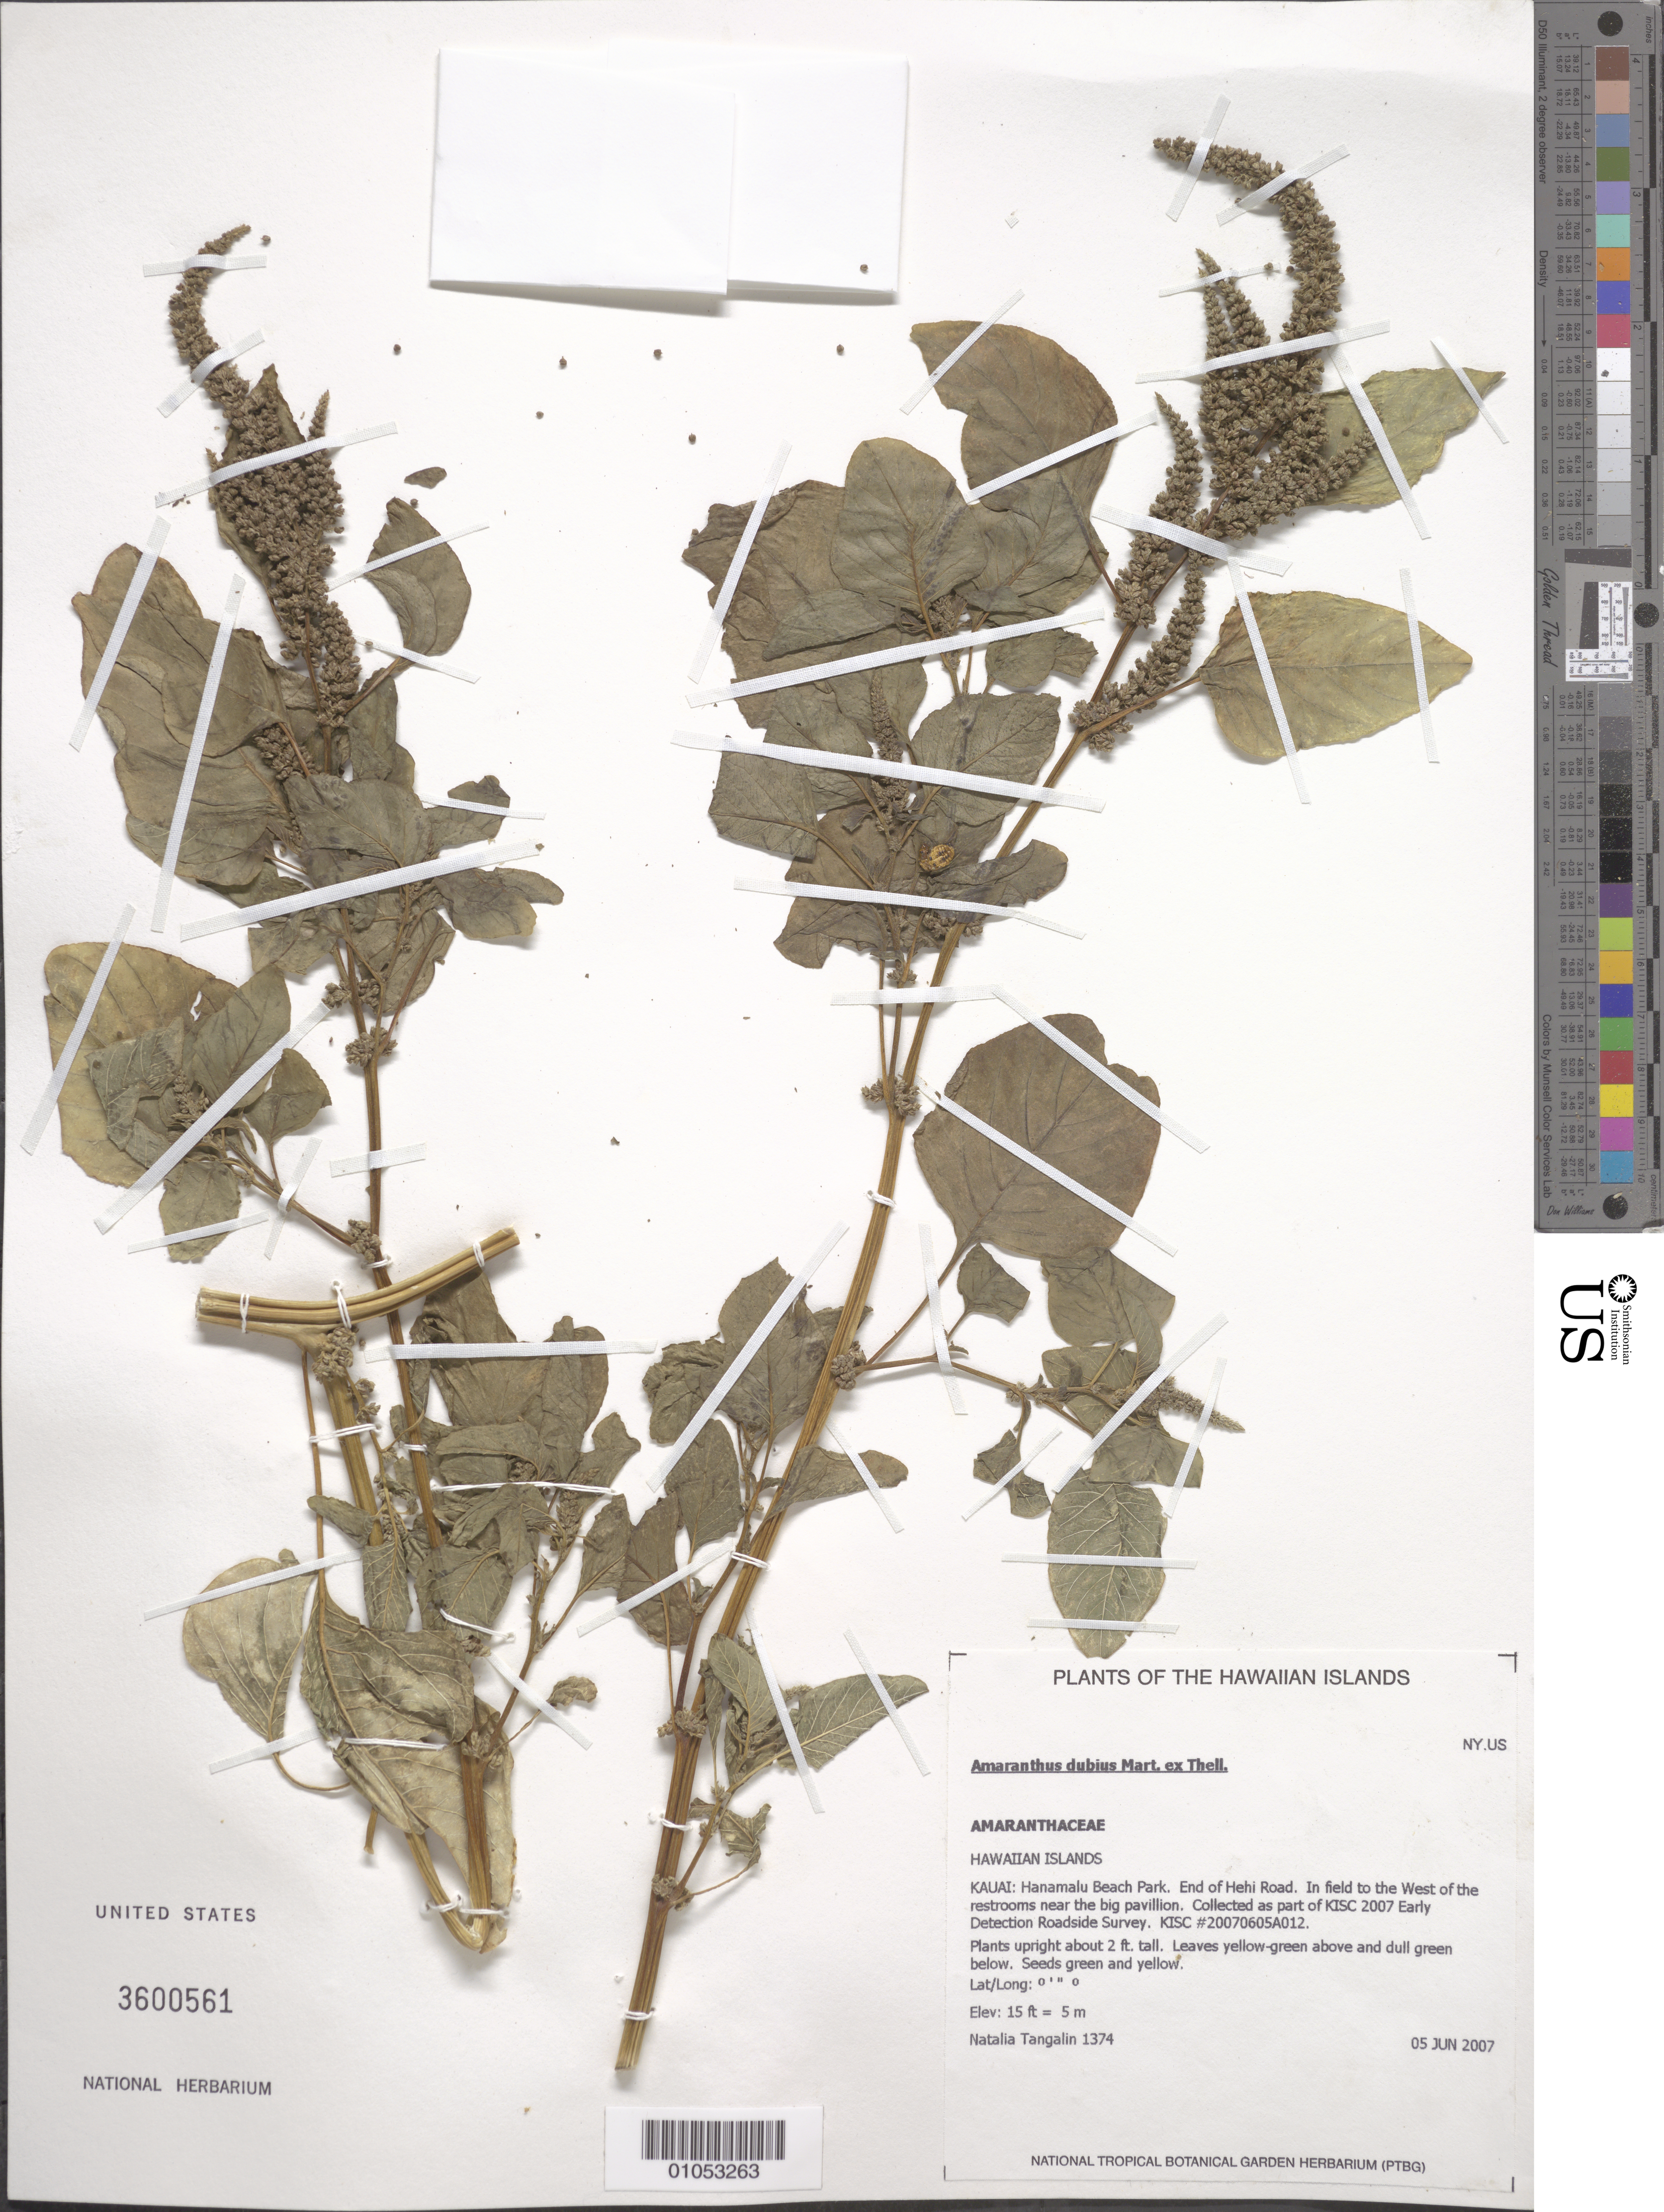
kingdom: Plantae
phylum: Tracheophyta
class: Magnoliopsida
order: Caryophyllales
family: Amaranthaceae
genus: Amaranthus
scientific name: Amaranthus viridis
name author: L.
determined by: Faccenda, K.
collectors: N. Tangalin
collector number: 1374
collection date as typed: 5 Jun 2007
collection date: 2007-06-05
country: United States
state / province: Hawaii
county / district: Kauai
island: Kaua'i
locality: Hanamalu Beach Park. End of Hehi Road. In fied to the west of the restrooms near big pavillion.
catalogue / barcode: US 3600561